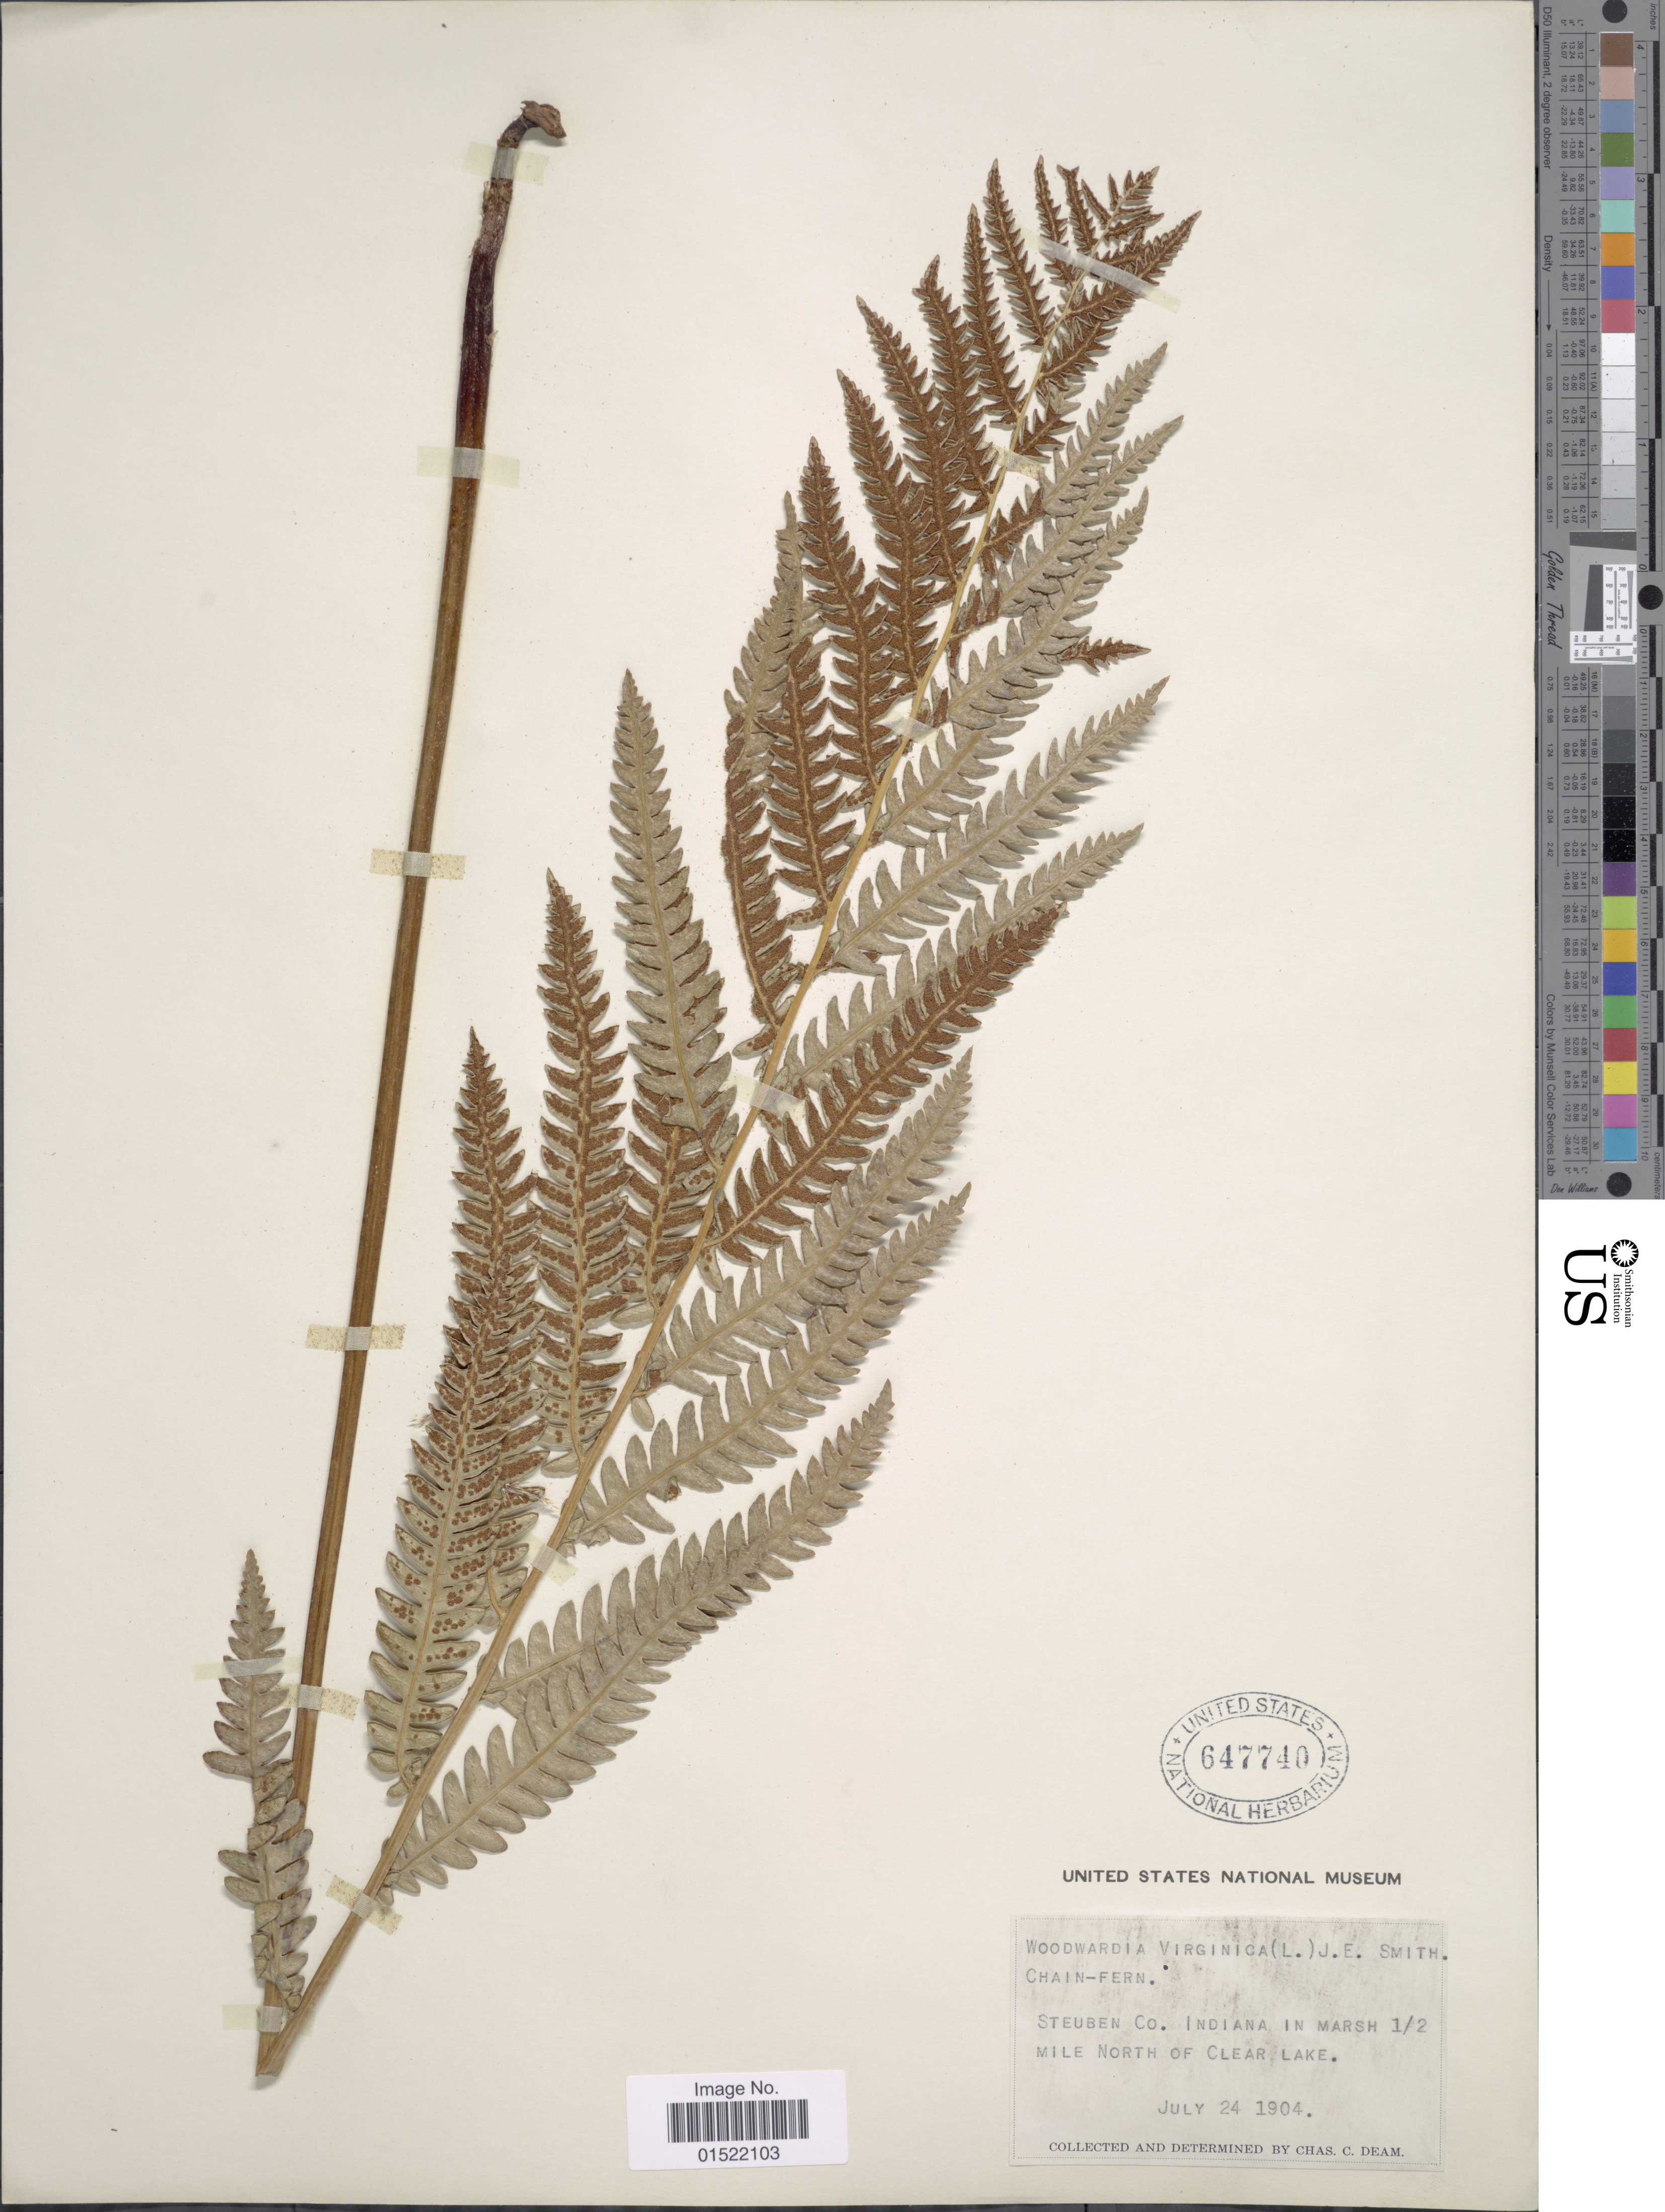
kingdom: Plantae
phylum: Tracheophyta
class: Polypodiopsida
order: Polypodiales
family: Blechnaceae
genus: Woodwardia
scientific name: Woodwardia virginica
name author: (L.) R.M. Sm.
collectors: C. C. Deam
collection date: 1904-07-24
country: United States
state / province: Indiana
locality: Steuben Co., Indiana in marsh 1/2 mile north of Clear Lake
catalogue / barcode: US 647740